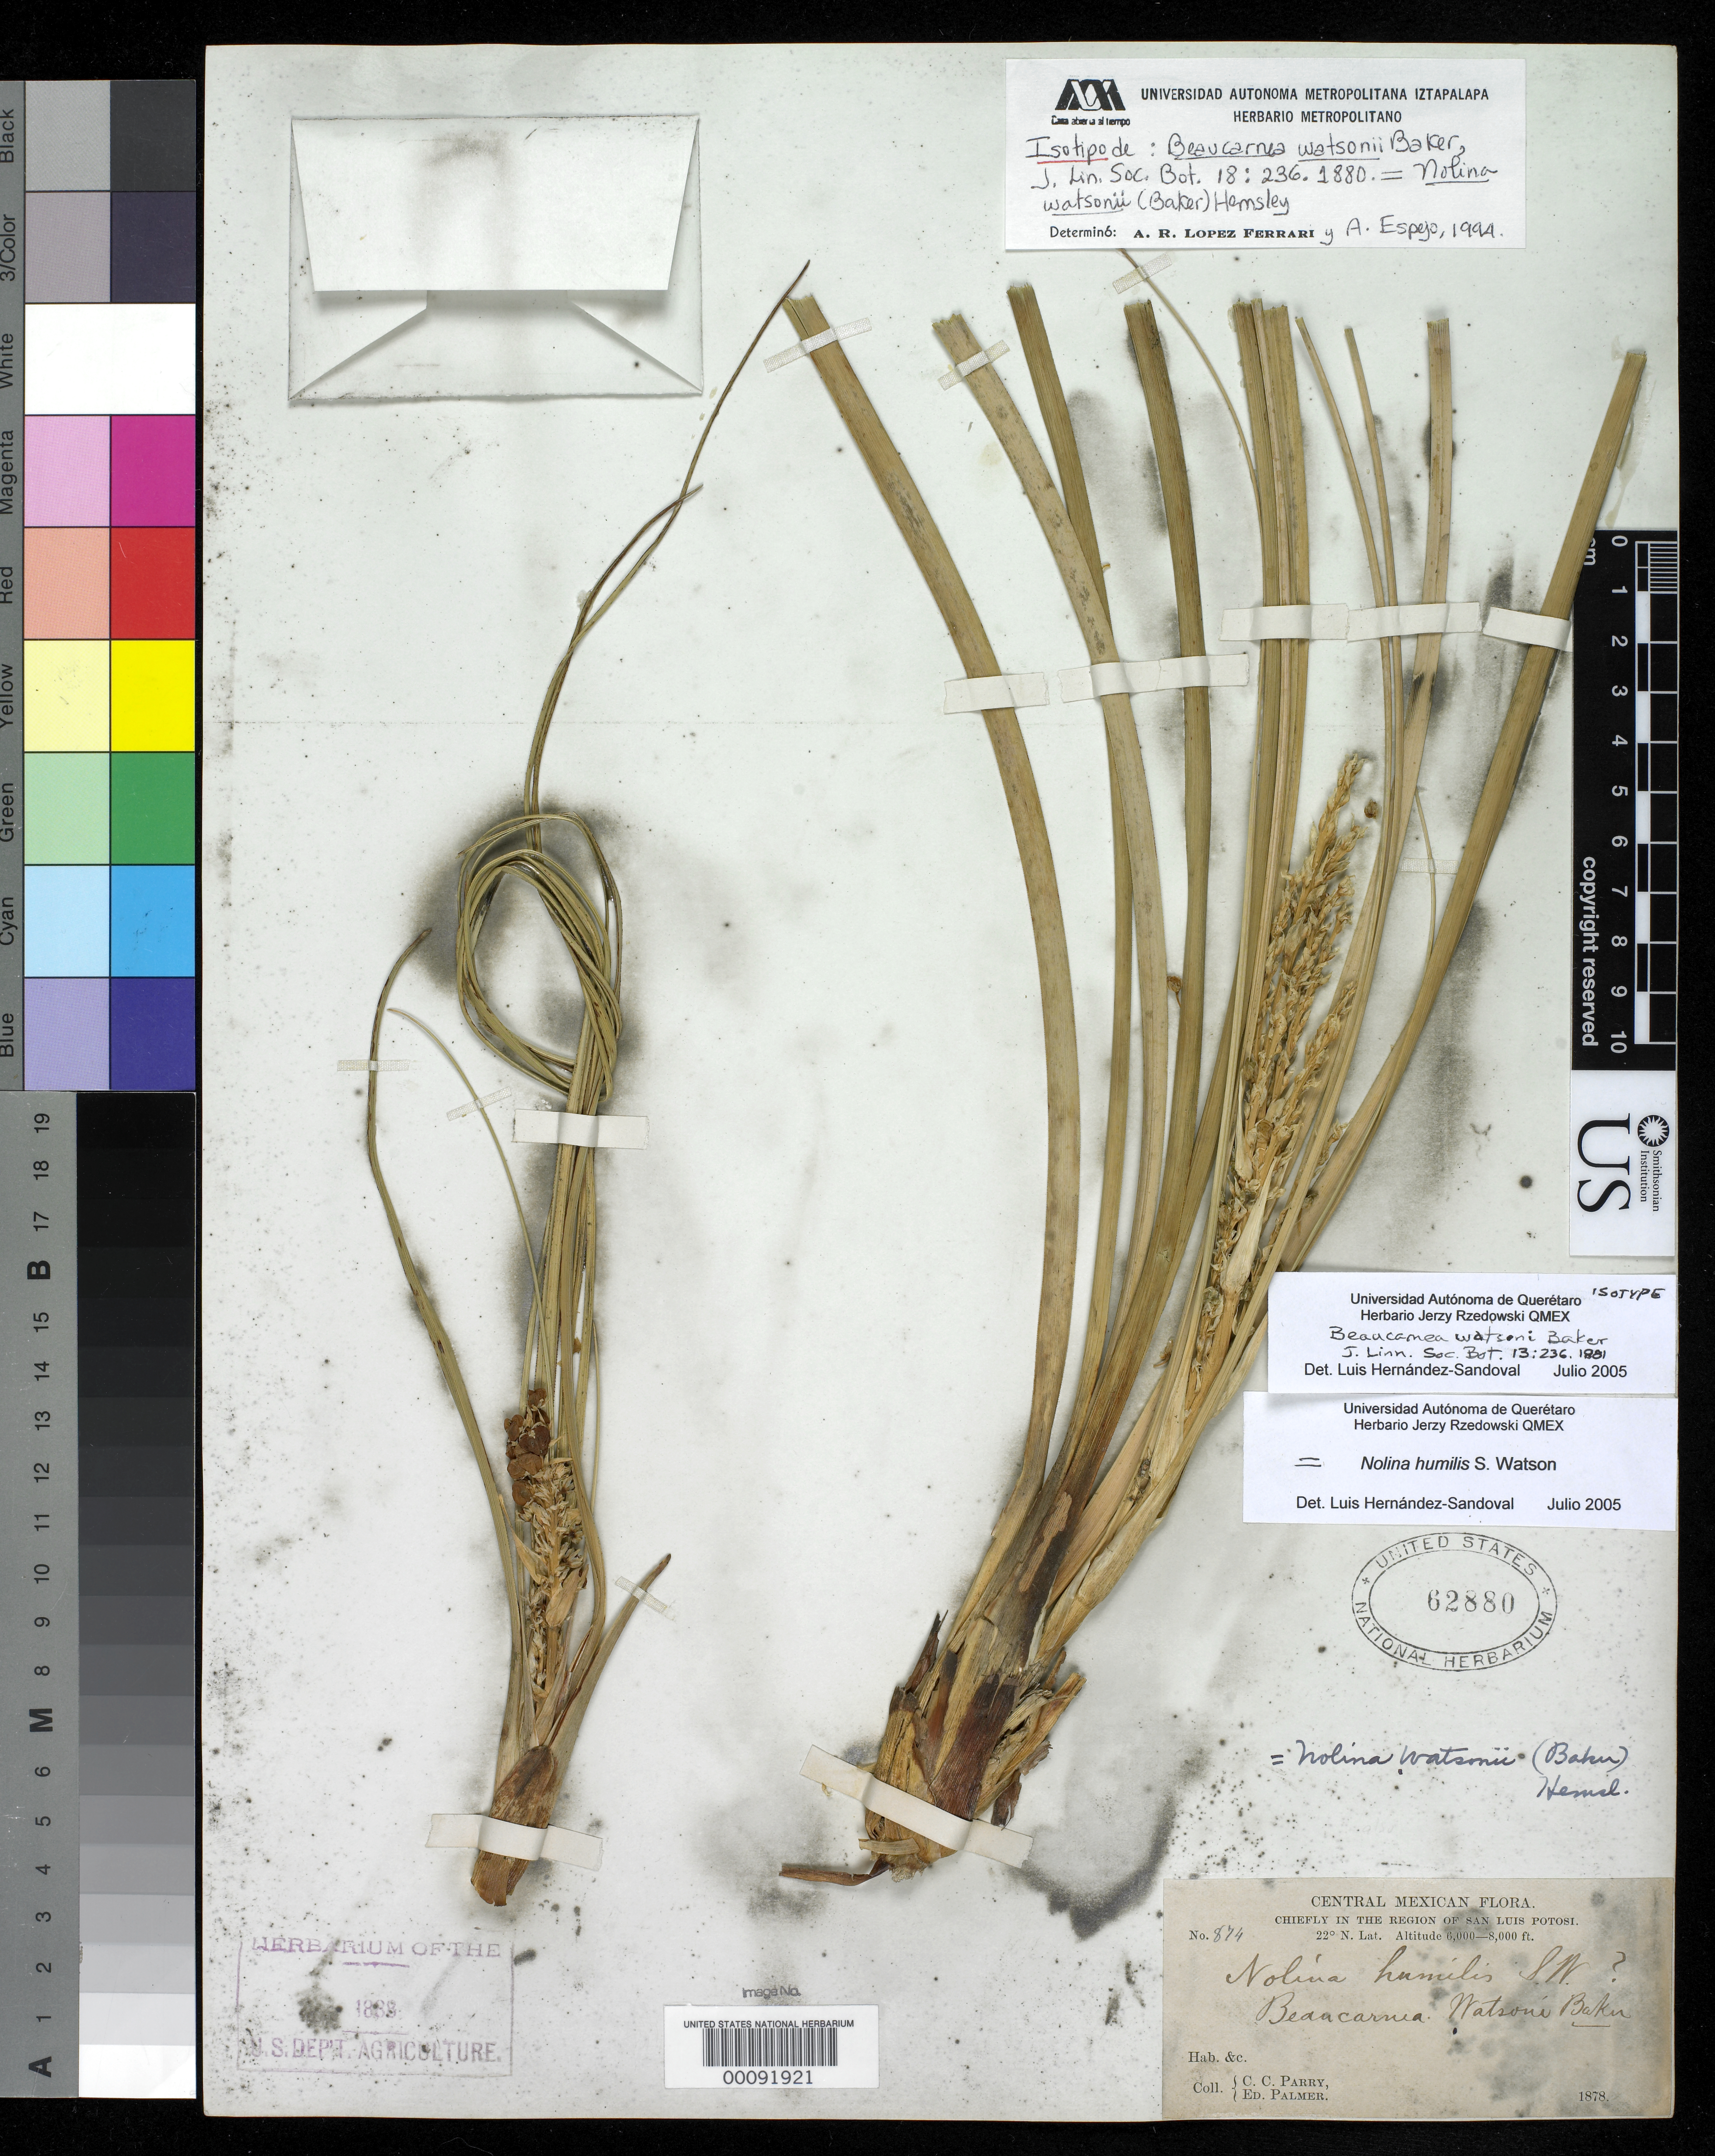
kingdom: Plantae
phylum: Tracheophyta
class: Liliopsida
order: Asparagales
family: Asparagaceae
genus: Nolina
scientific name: Nolina humilis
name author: S. Watson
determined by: Hernández-Sandoval, L. G.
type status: Isotype; Syntype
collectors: C. C. Parry & E. Palmer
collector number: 874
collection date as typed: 1878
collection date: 1878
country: Mexico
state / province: San Luis Potosí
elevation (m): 1829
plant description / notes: Also an isotype of Beaucarnea watsonii Baker.; Also a syntype of Nolina humilis S. Watson.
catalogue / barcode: US 62880